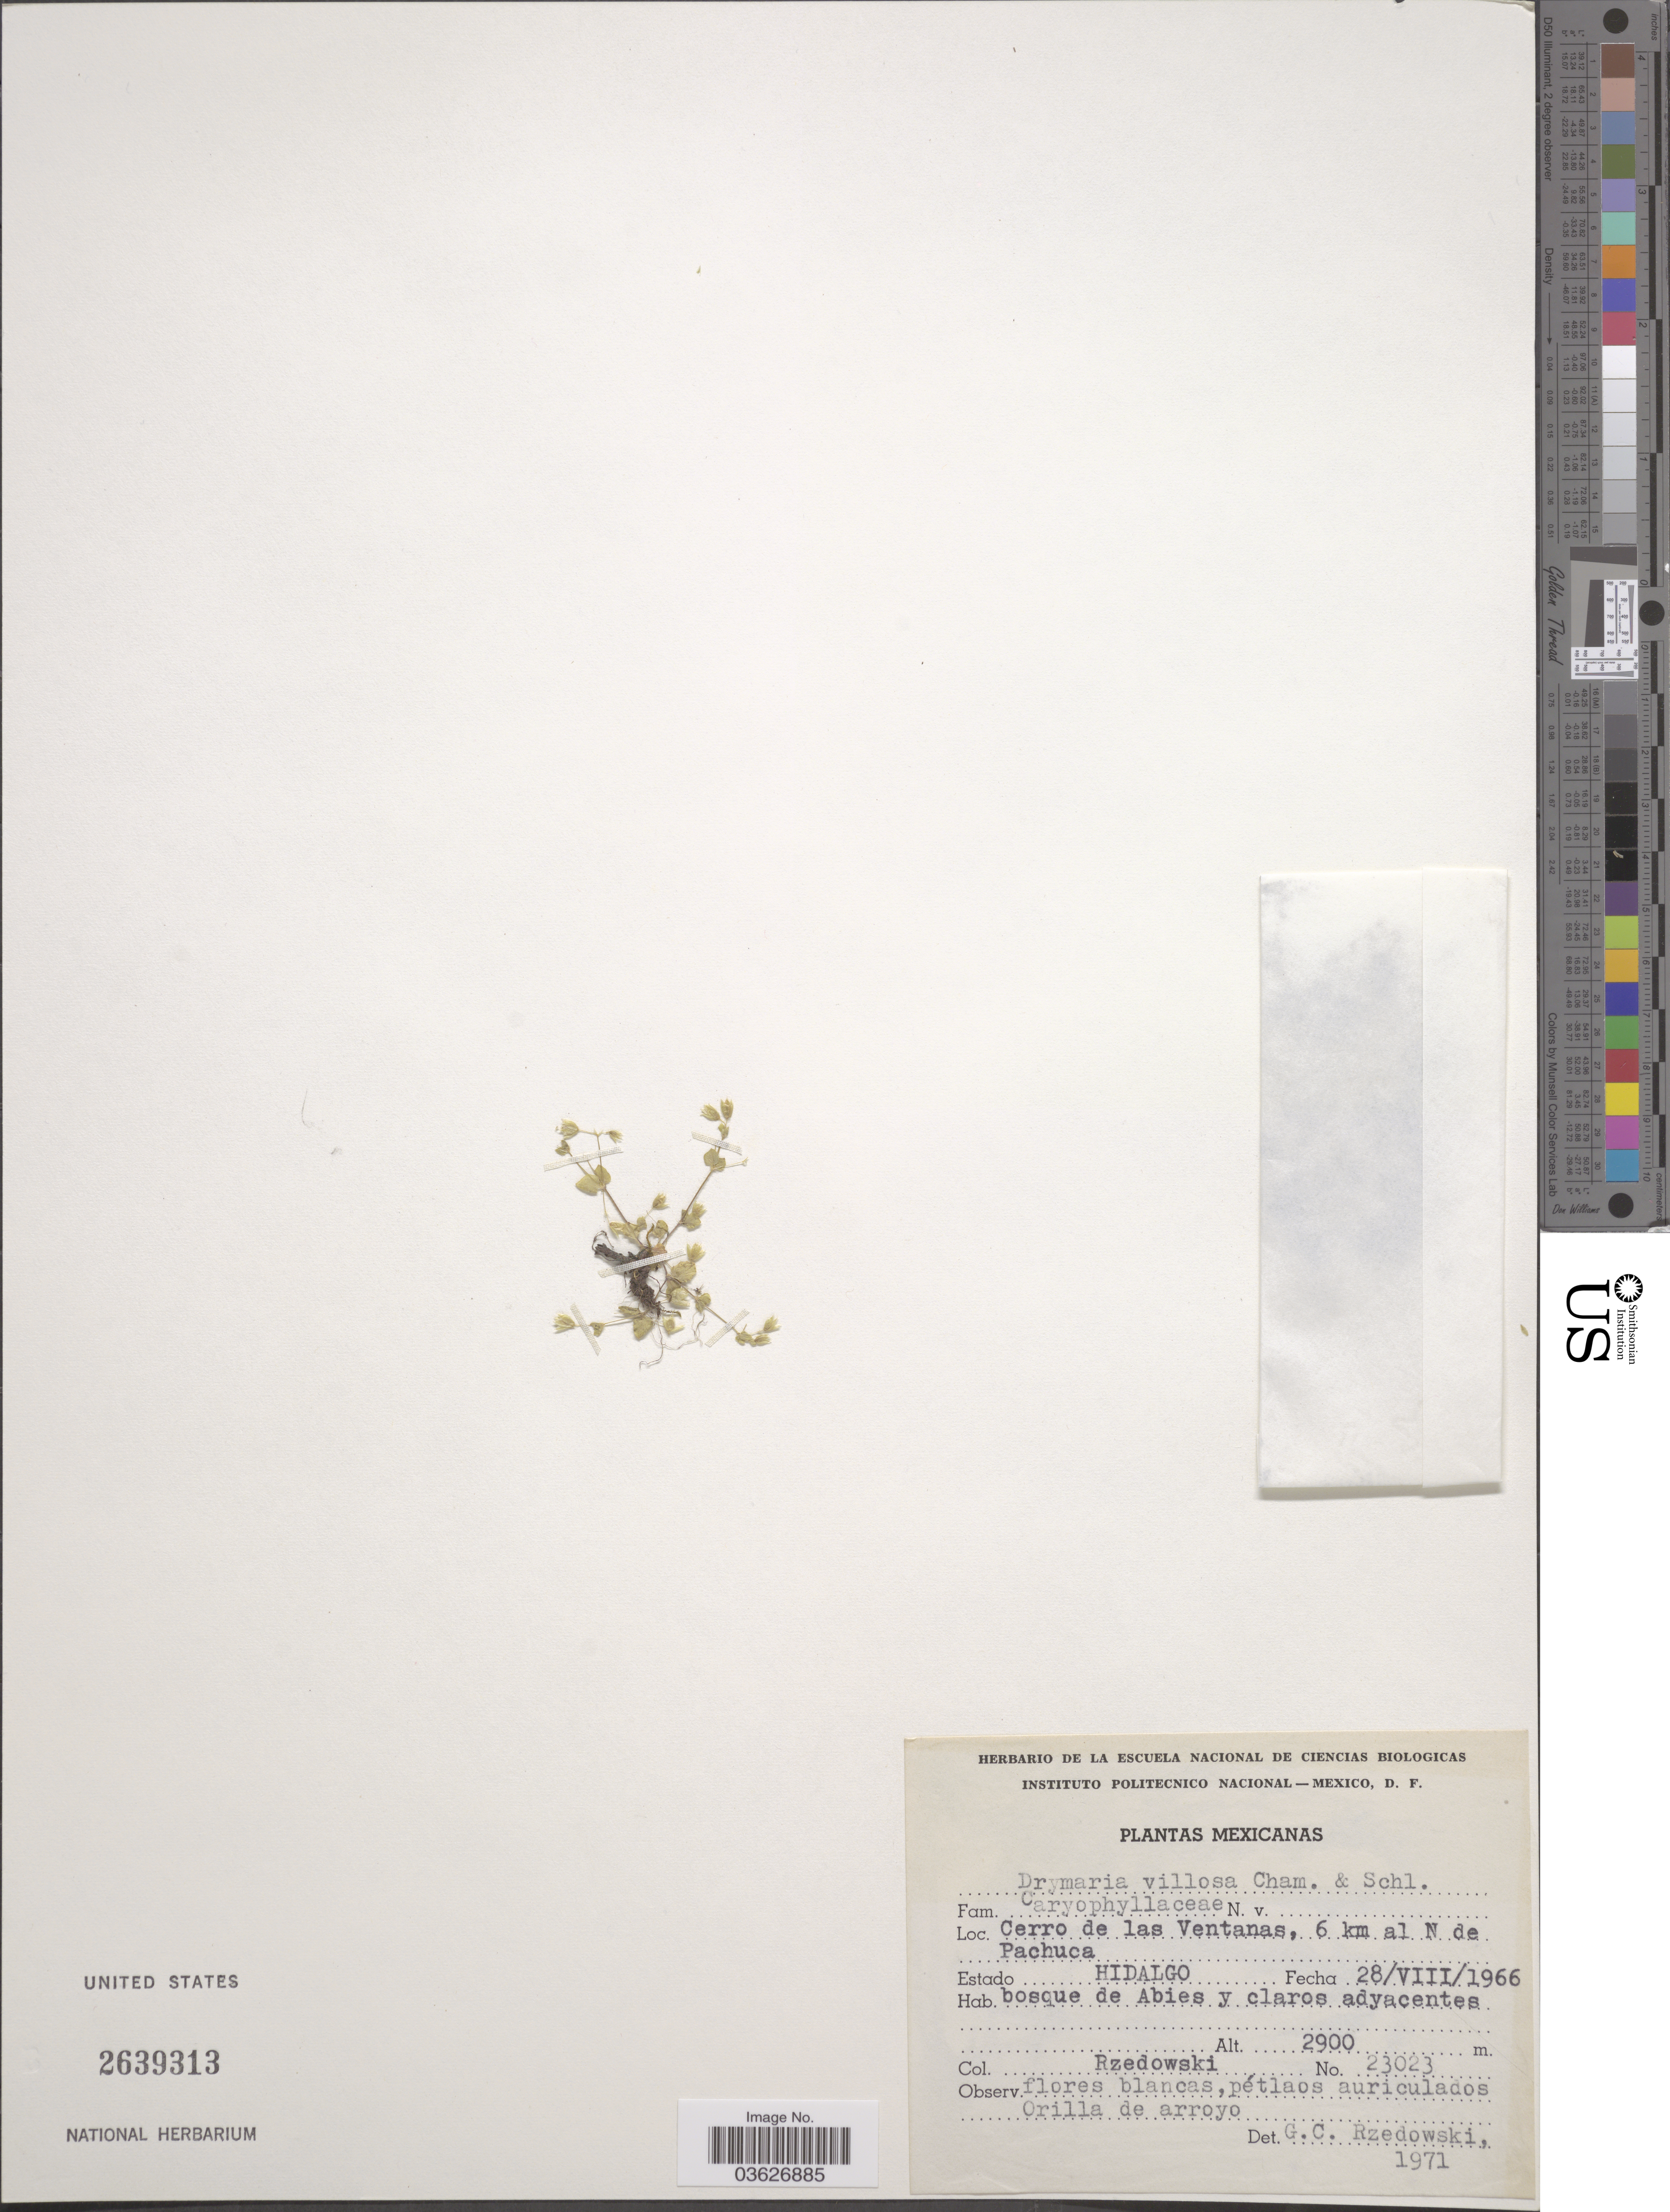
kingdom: Plantae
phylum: Tracheophyta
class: Magnoliopsida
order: Caryophyllales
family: Caryophyllaceae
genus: Drymaria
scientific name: Drymaria villosa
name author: Cham. & Schltdl.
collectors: Rzedowski, --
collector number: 23023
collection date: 1966-08-28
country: Mexico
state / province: Hidalgo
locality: Cerro de las Ventanas, 6 km al N de Pachuca.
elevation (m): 2900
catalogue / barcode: US 2639313